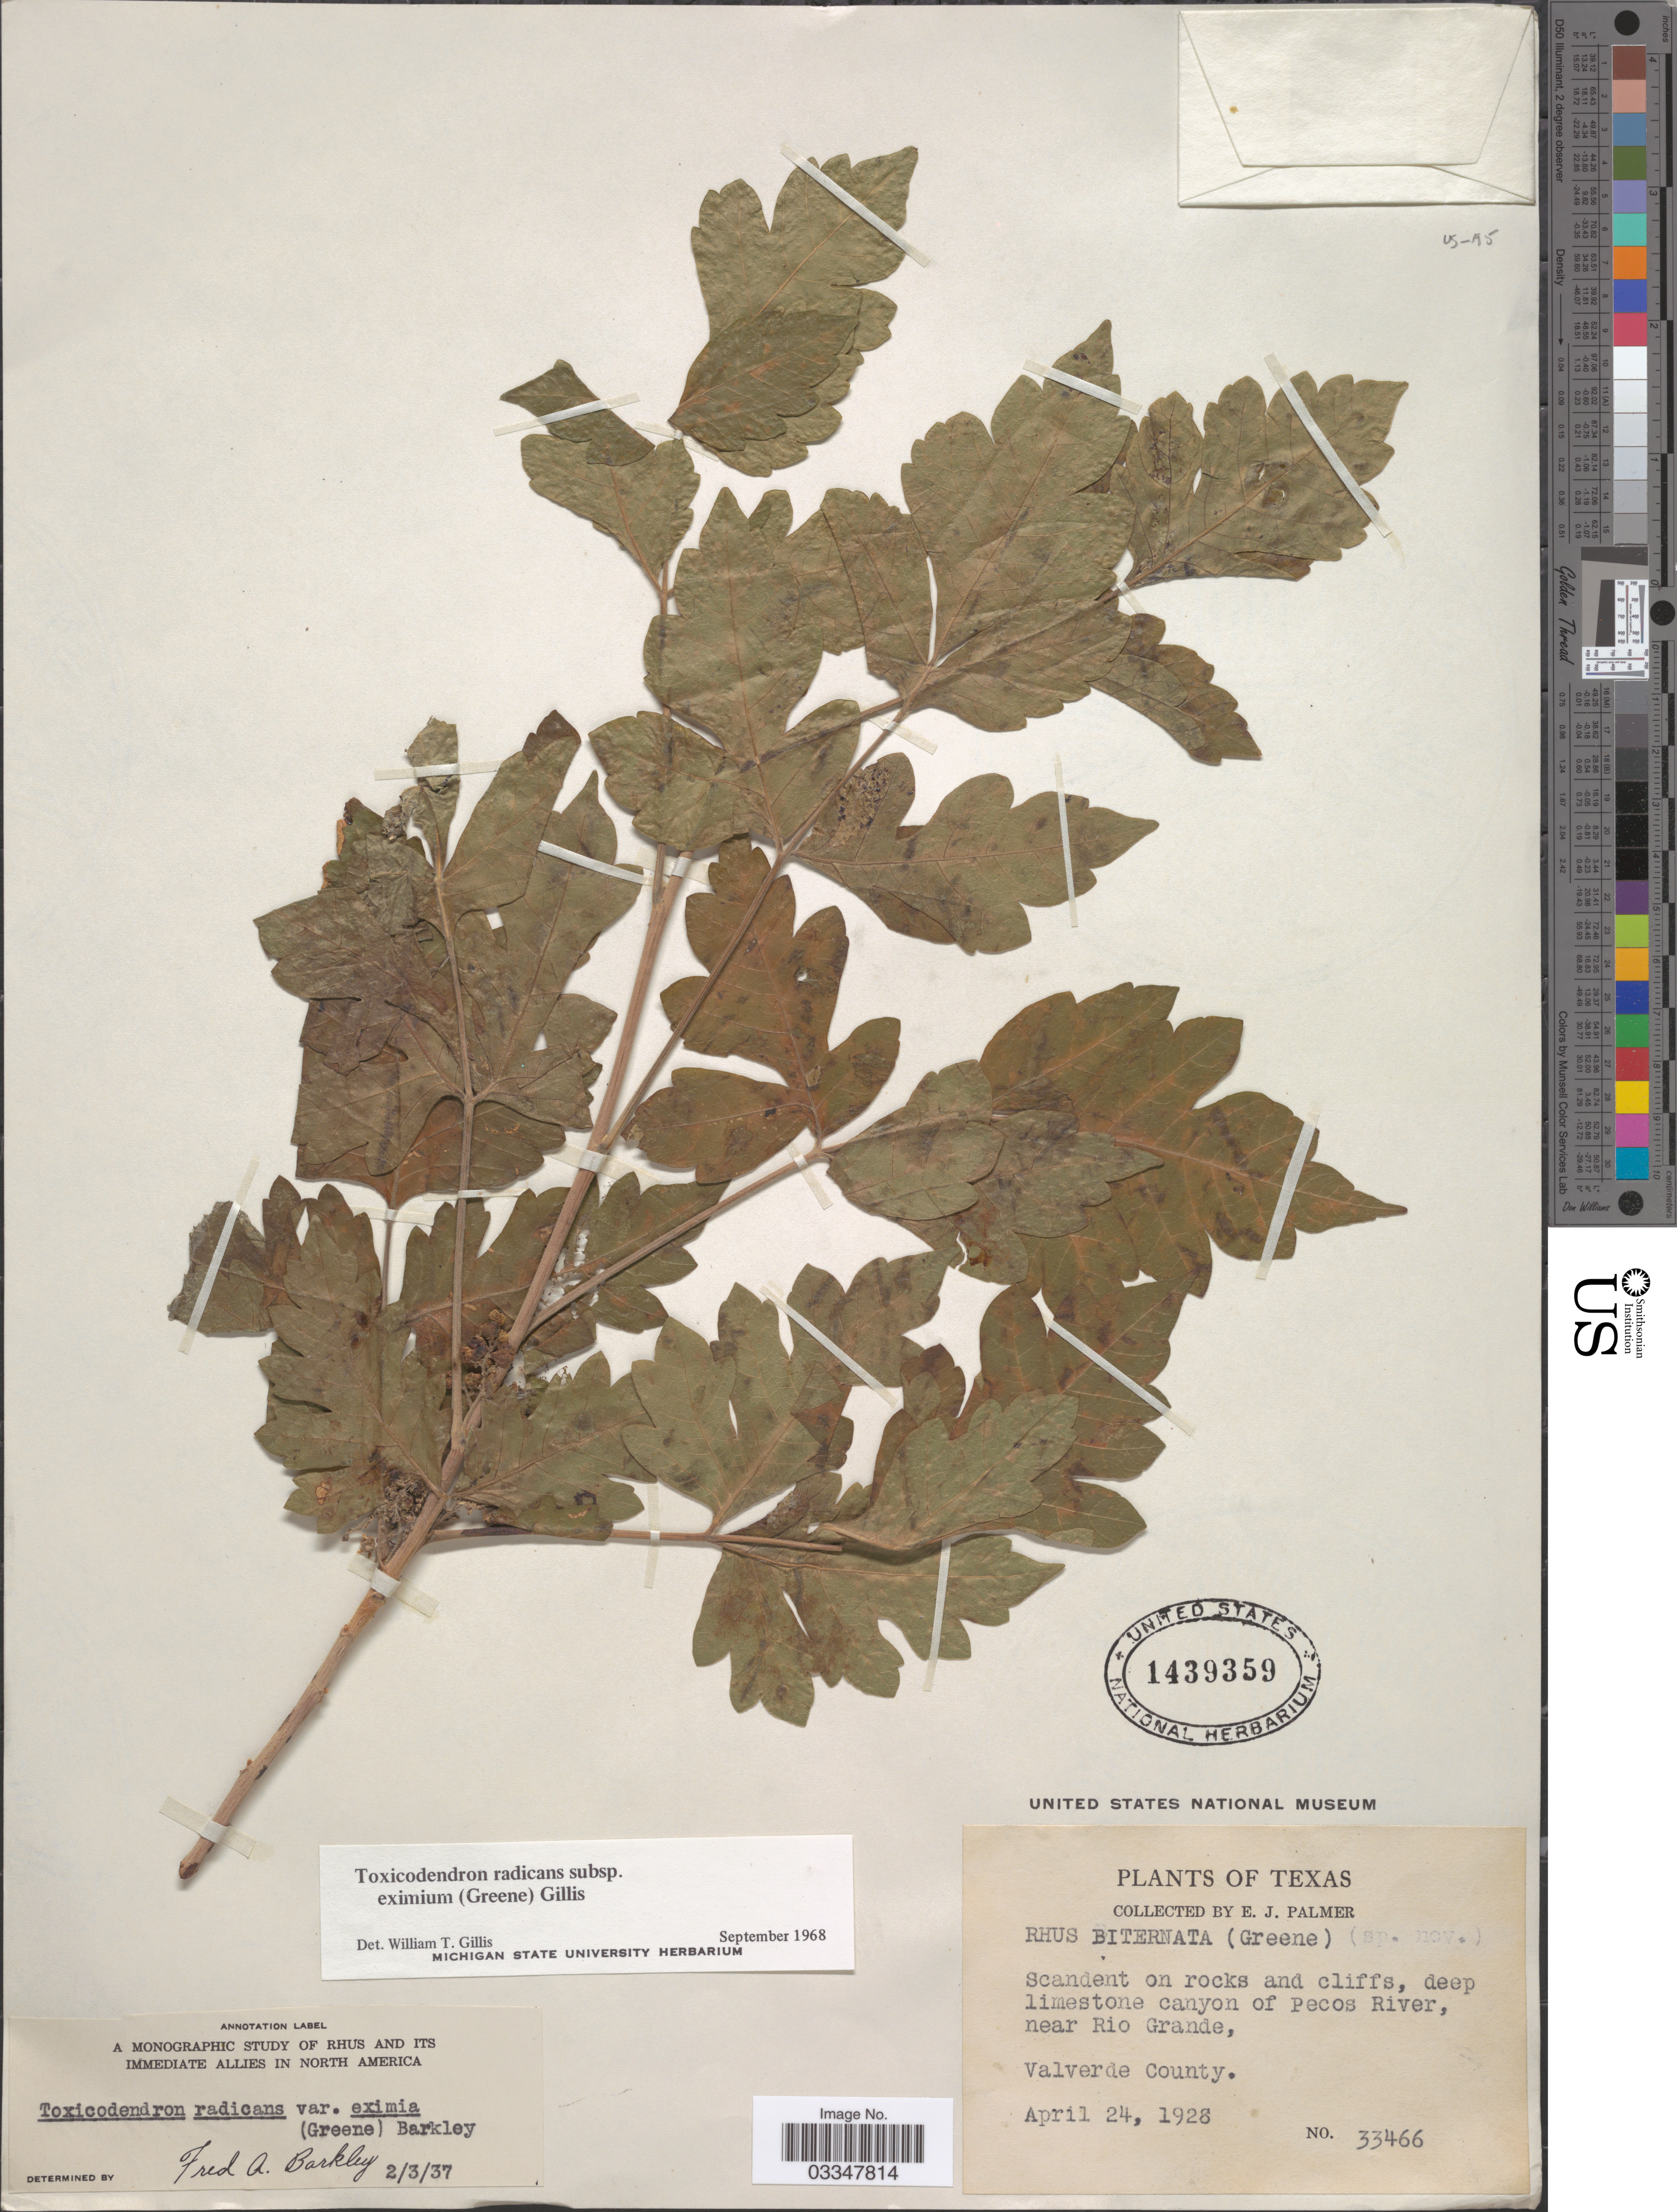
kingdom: Plantae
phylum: Tracheophyta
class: Magnoliopsida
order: Sapindales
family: Anacardiaceae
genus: Toxicodendron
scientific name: Toxicodendron radicans subsp. eximium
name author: (Greene) Gillis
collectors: E. J. Palmer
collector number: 33466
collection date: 1928-04-24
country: United States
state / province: Texas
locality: Deep limestone canyon of Pecos River, near Rio Grand, Valverde County.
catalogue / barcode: US 1439359